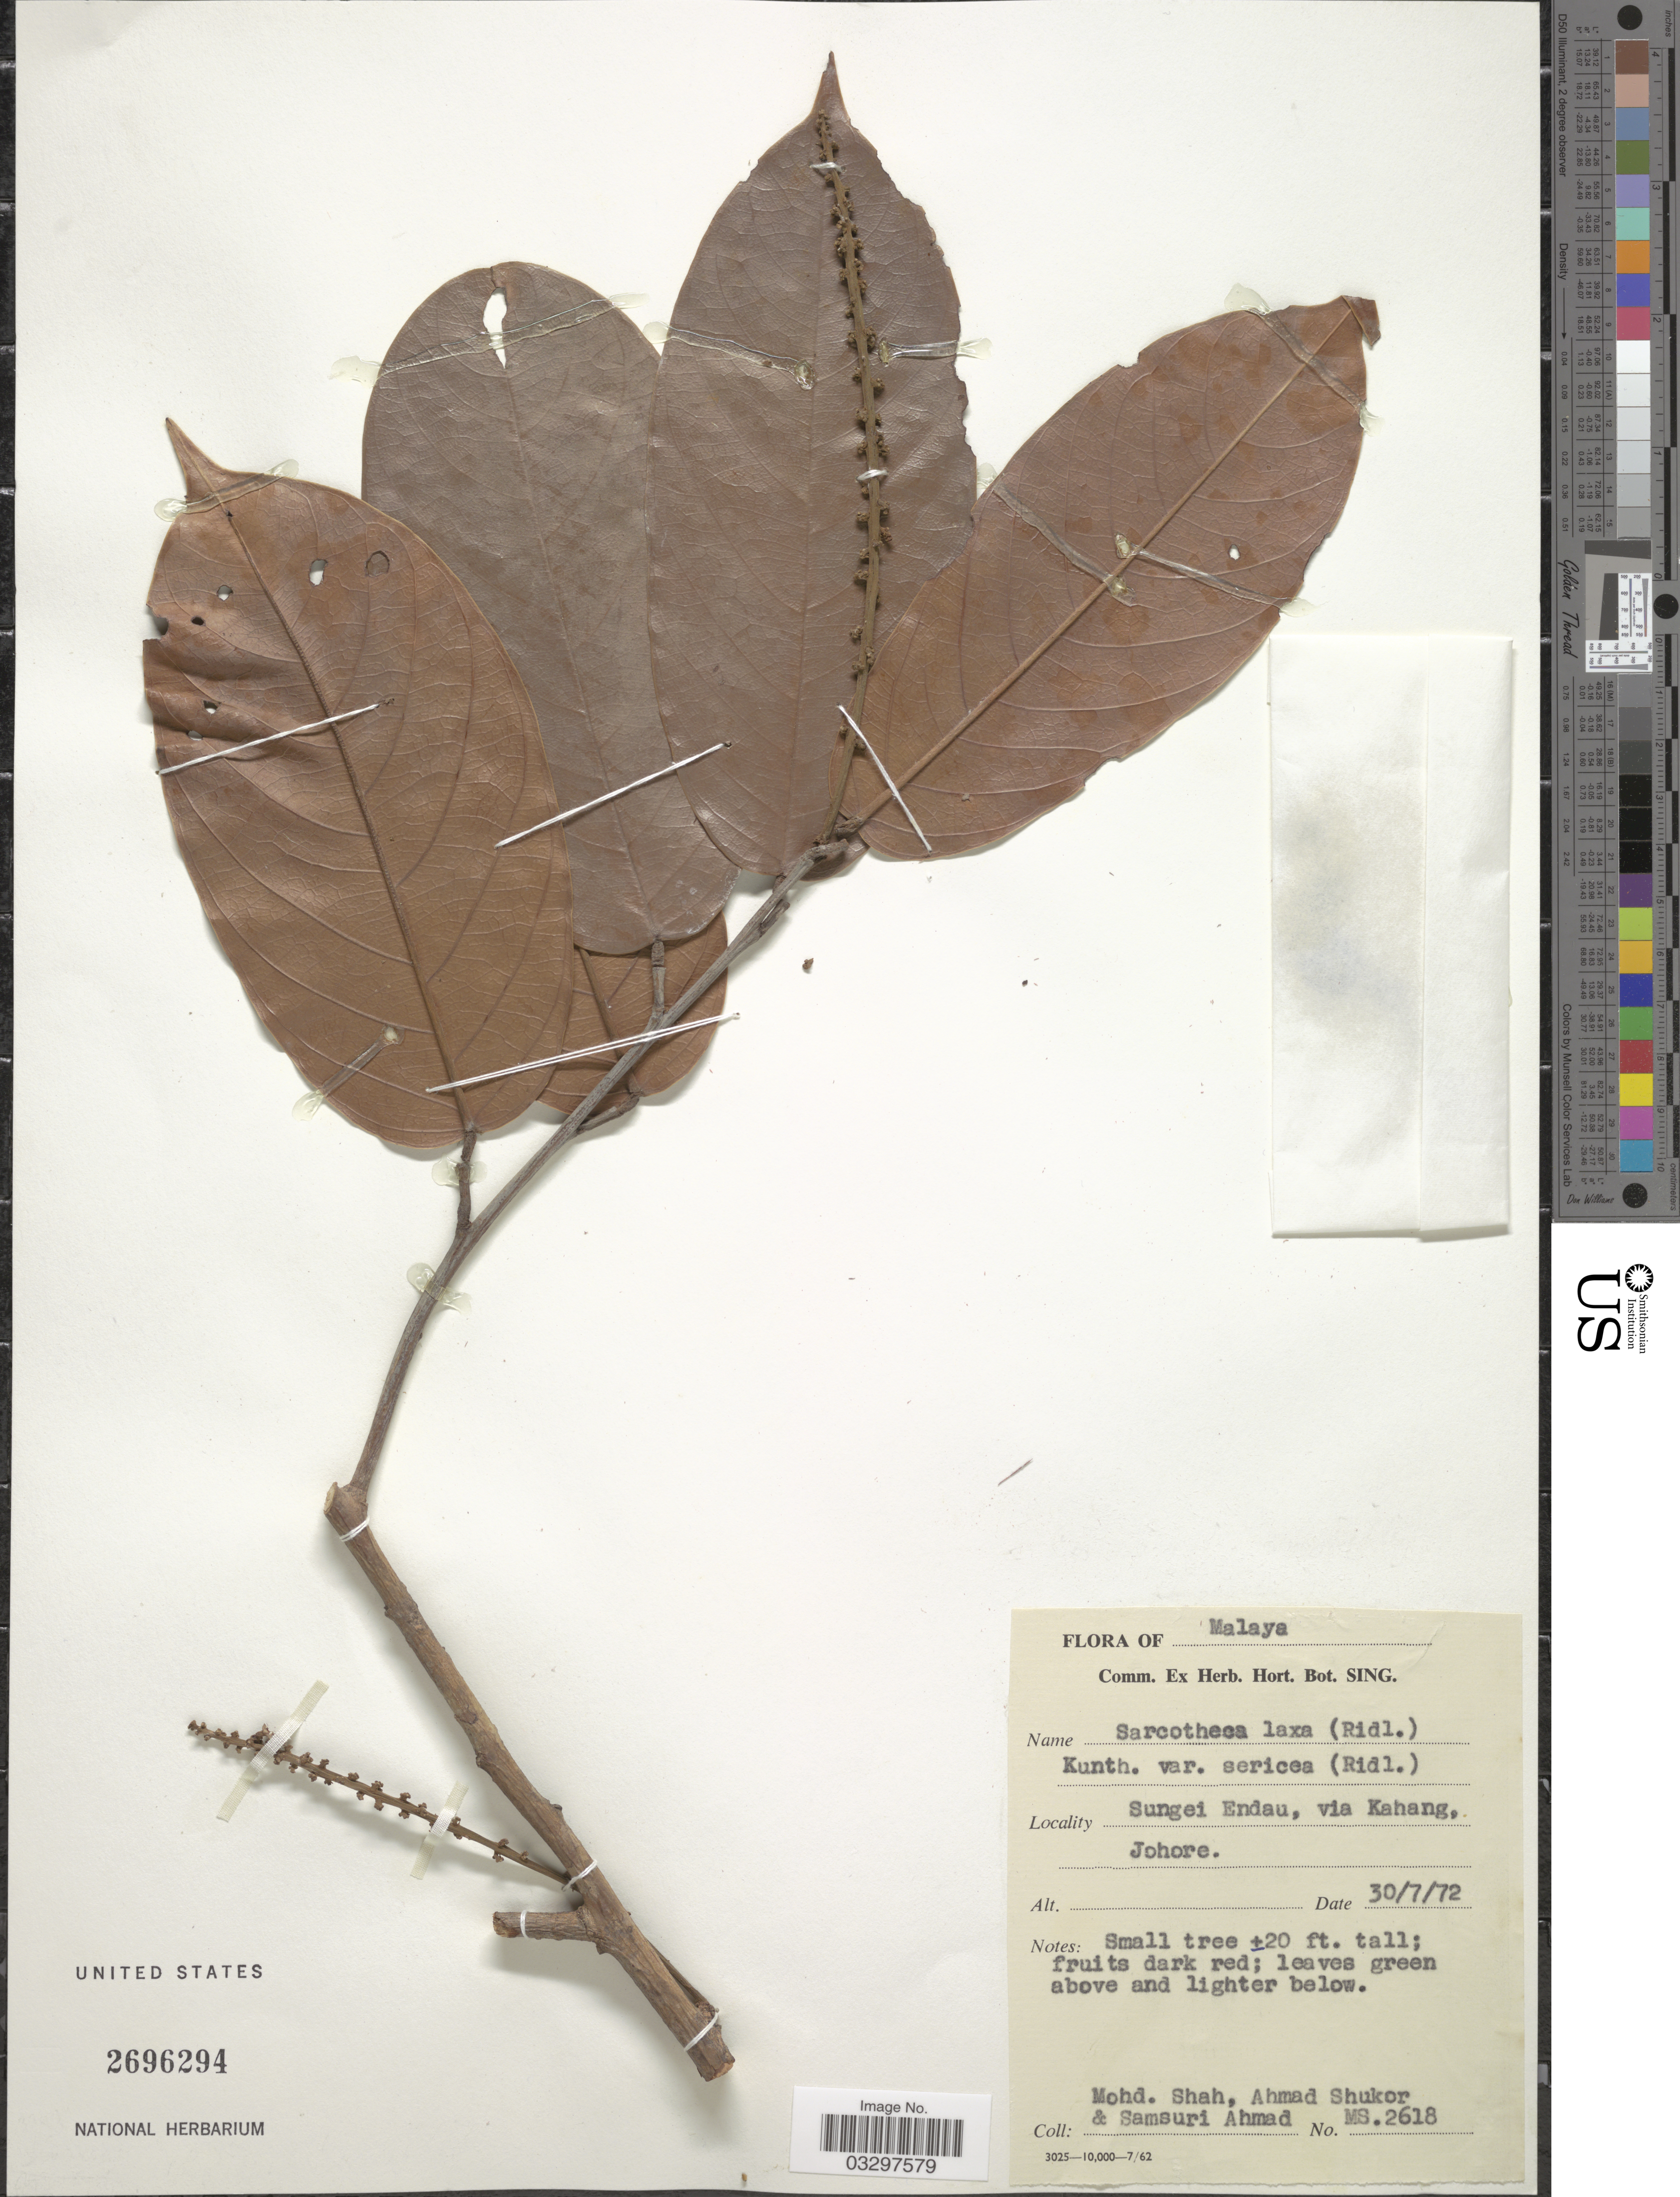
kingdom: Plantae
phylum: Tracheophyta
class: Magnoliopsida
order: Oxalidales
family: Oxalidaceae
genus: Sarcotheca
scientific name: Sarcotheca laxa var. sericea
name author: (Ridl.) Kunth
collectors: M. Shah, A. Shukor & S. Ahmad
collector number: MS.2618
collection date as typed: Transcribed d/m/y: 30/7/72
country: Malaysia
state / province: Johor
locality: Malaya. Sungei Endau, via Kahang, Johore.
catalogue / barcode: US 2696294